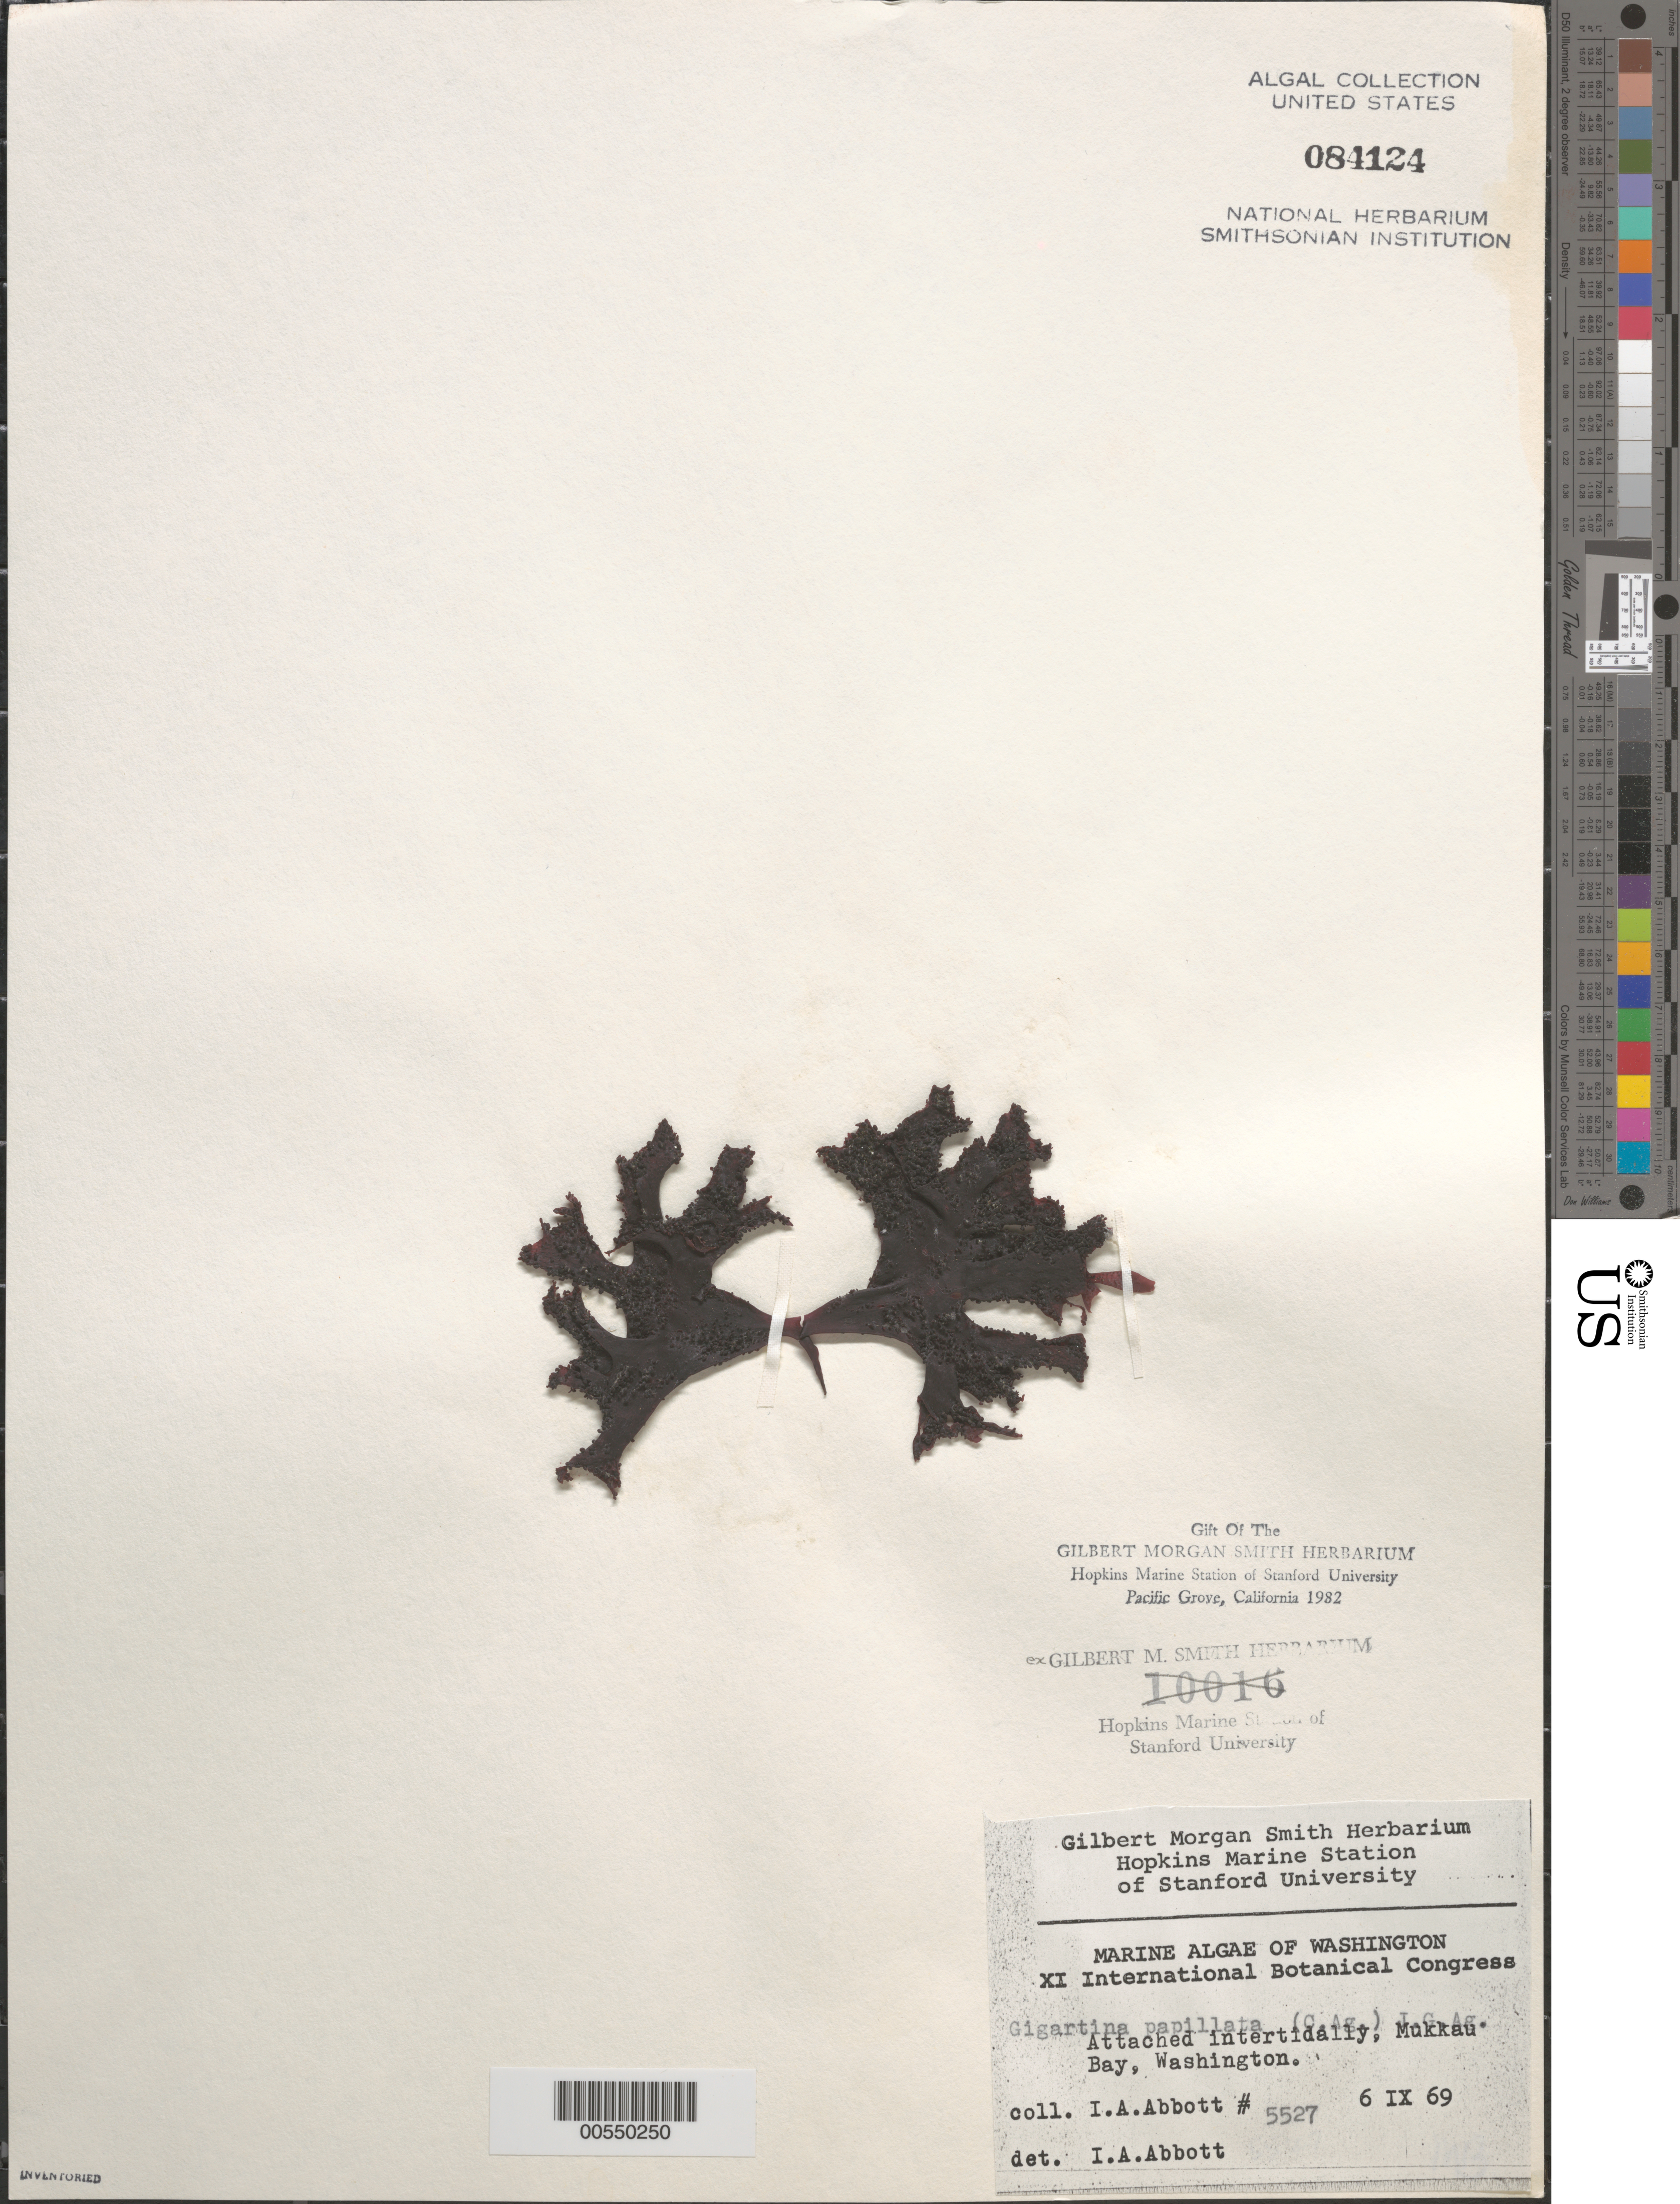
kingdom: Plantae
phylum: Rhodophyta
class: Florideophyceae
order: Gigartinales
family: Phyllophoraceae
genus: Mastocarpus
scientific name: Mastocarpus papillatus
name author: (C. Agardh) Kütz.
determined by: Algae name updating Project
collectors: I. A. Abbott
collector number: IAA 5527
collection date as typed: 06 Sep 1969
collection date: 1969-09-06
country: United States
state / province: Washington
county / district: Clallam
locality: Mukkaw Bay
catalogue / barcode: US 84124